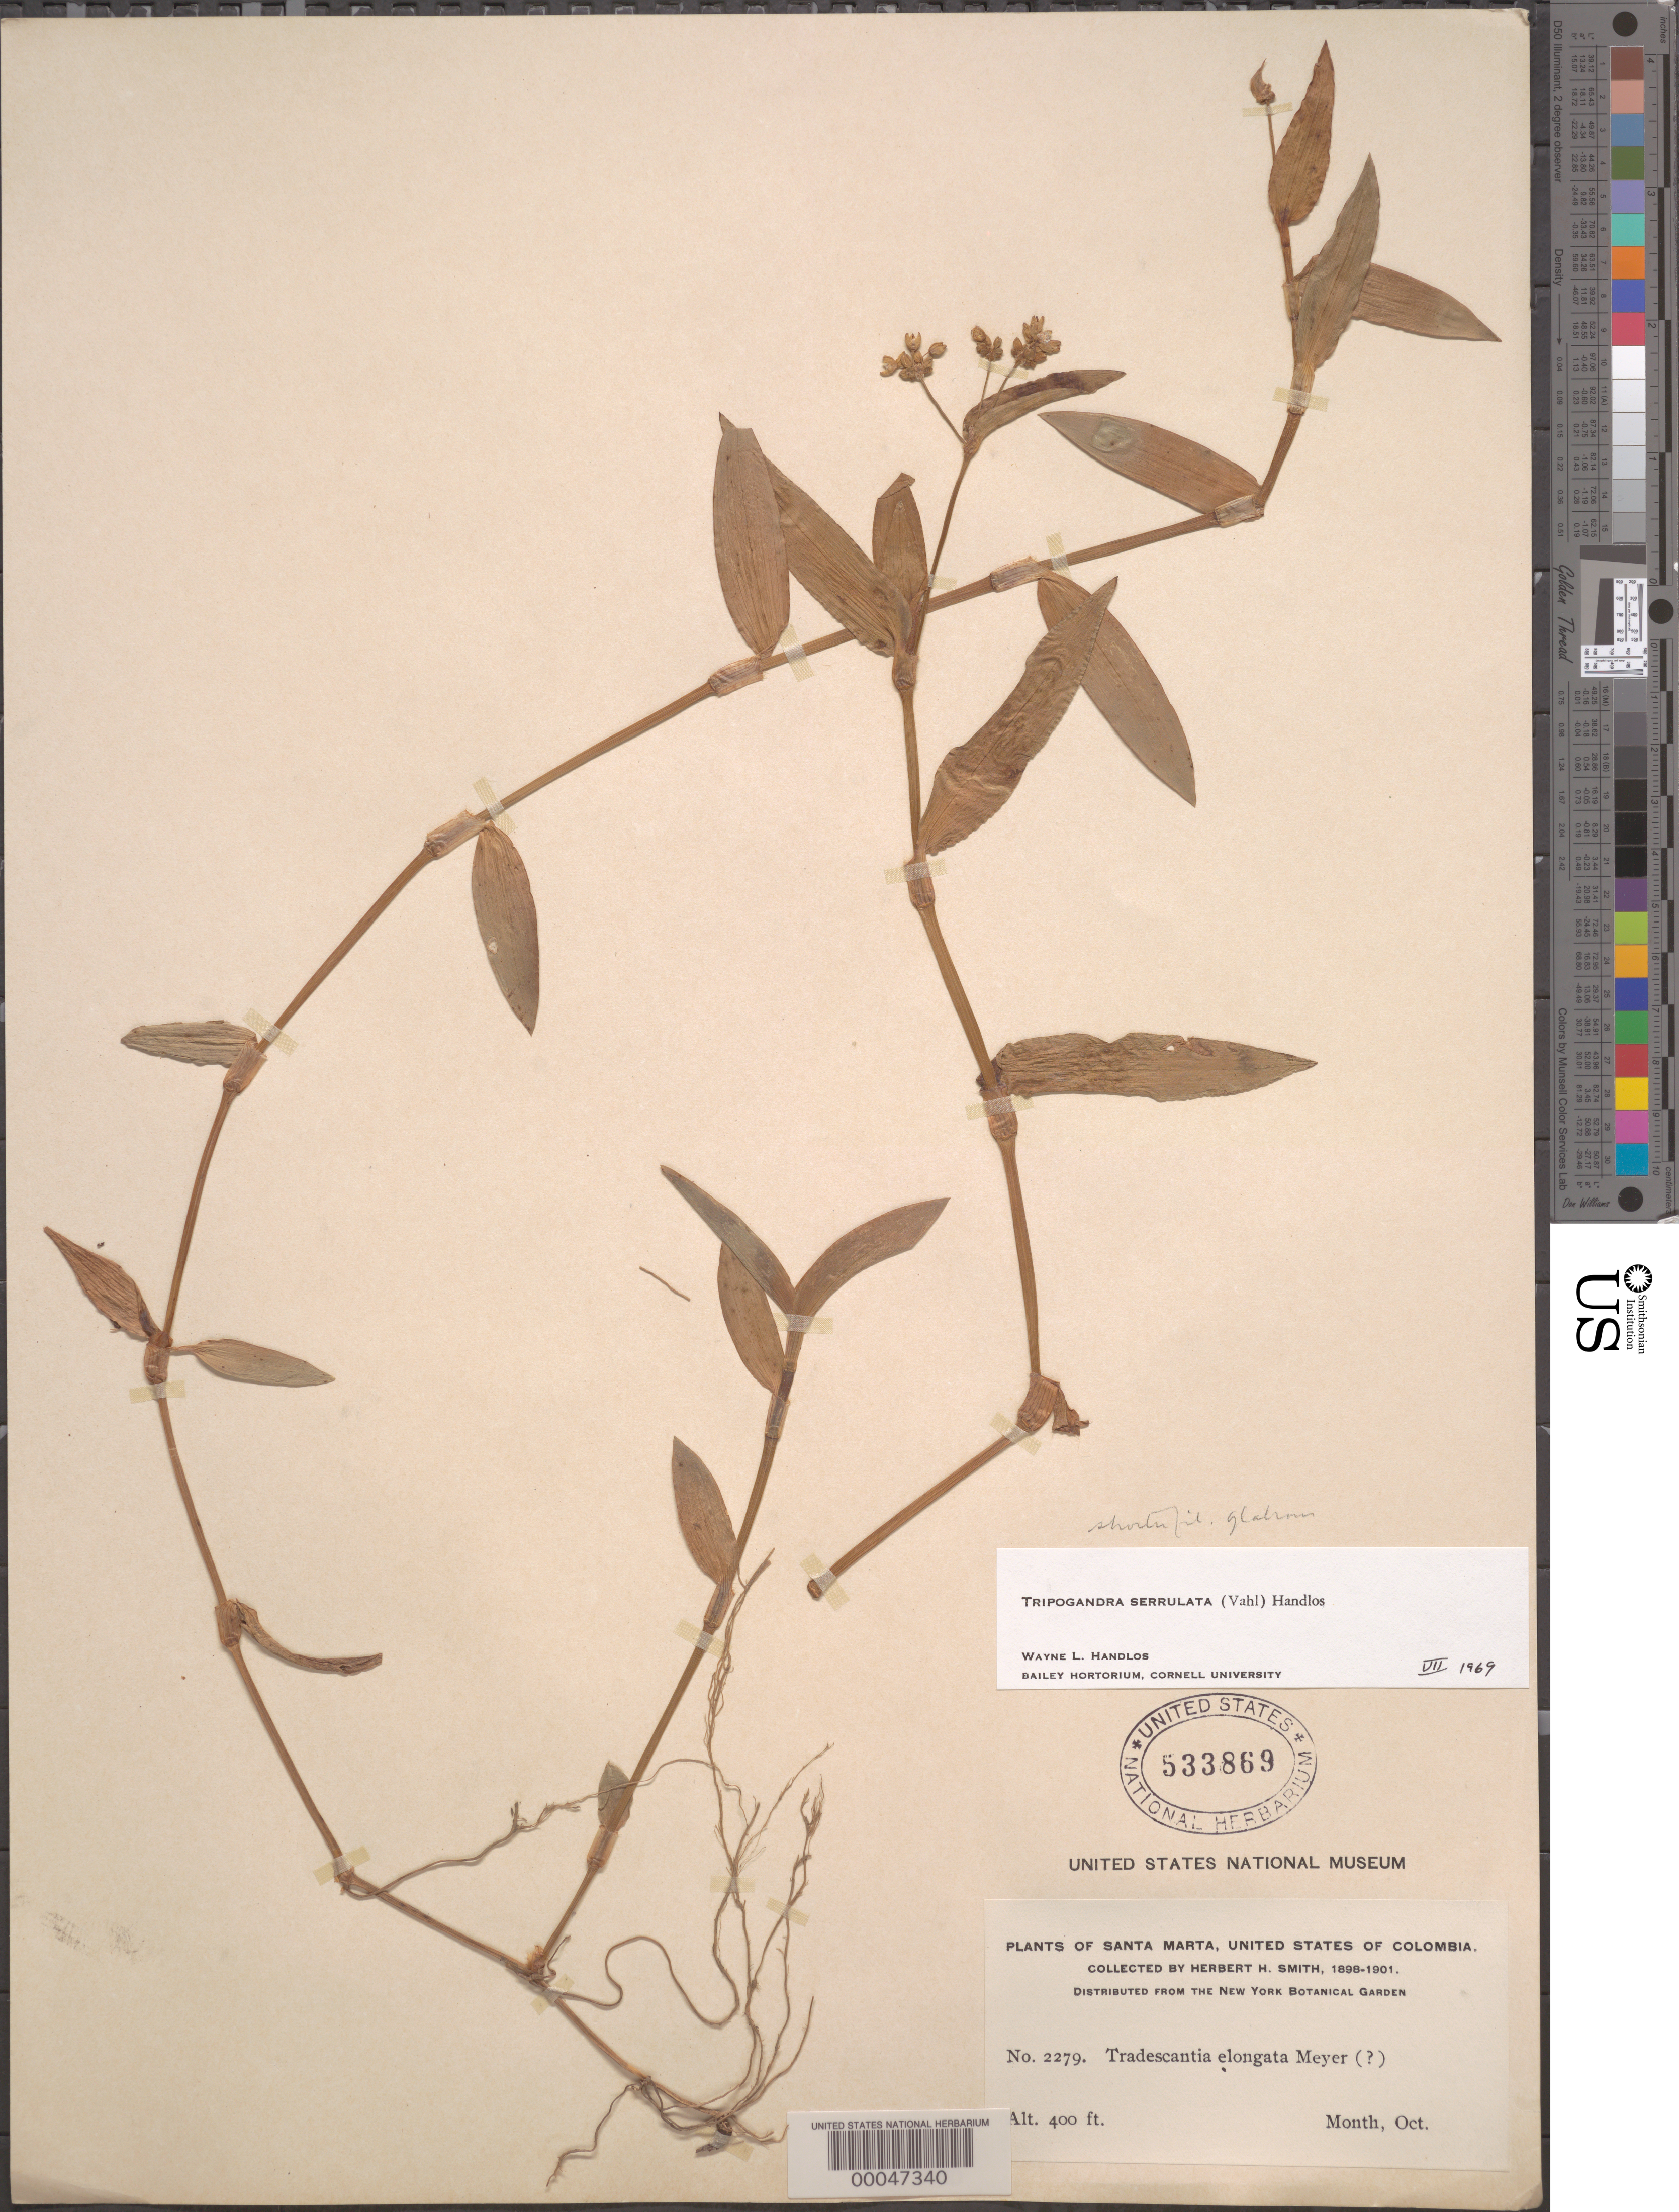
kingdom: Plantae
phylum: Tracheophyta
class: Liliopsida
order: Commelinales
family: Commelinaceae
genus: Tripogandra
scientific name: Tripogandra serrulata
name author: (Vahl) Handlos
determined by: Handlos, W. L.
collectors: Herbert H. Smith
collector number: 2279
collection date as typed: Oct 1898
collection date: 1898-10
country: Colombia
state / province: Magdalena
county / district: Santa Marta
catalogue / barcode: US 533869